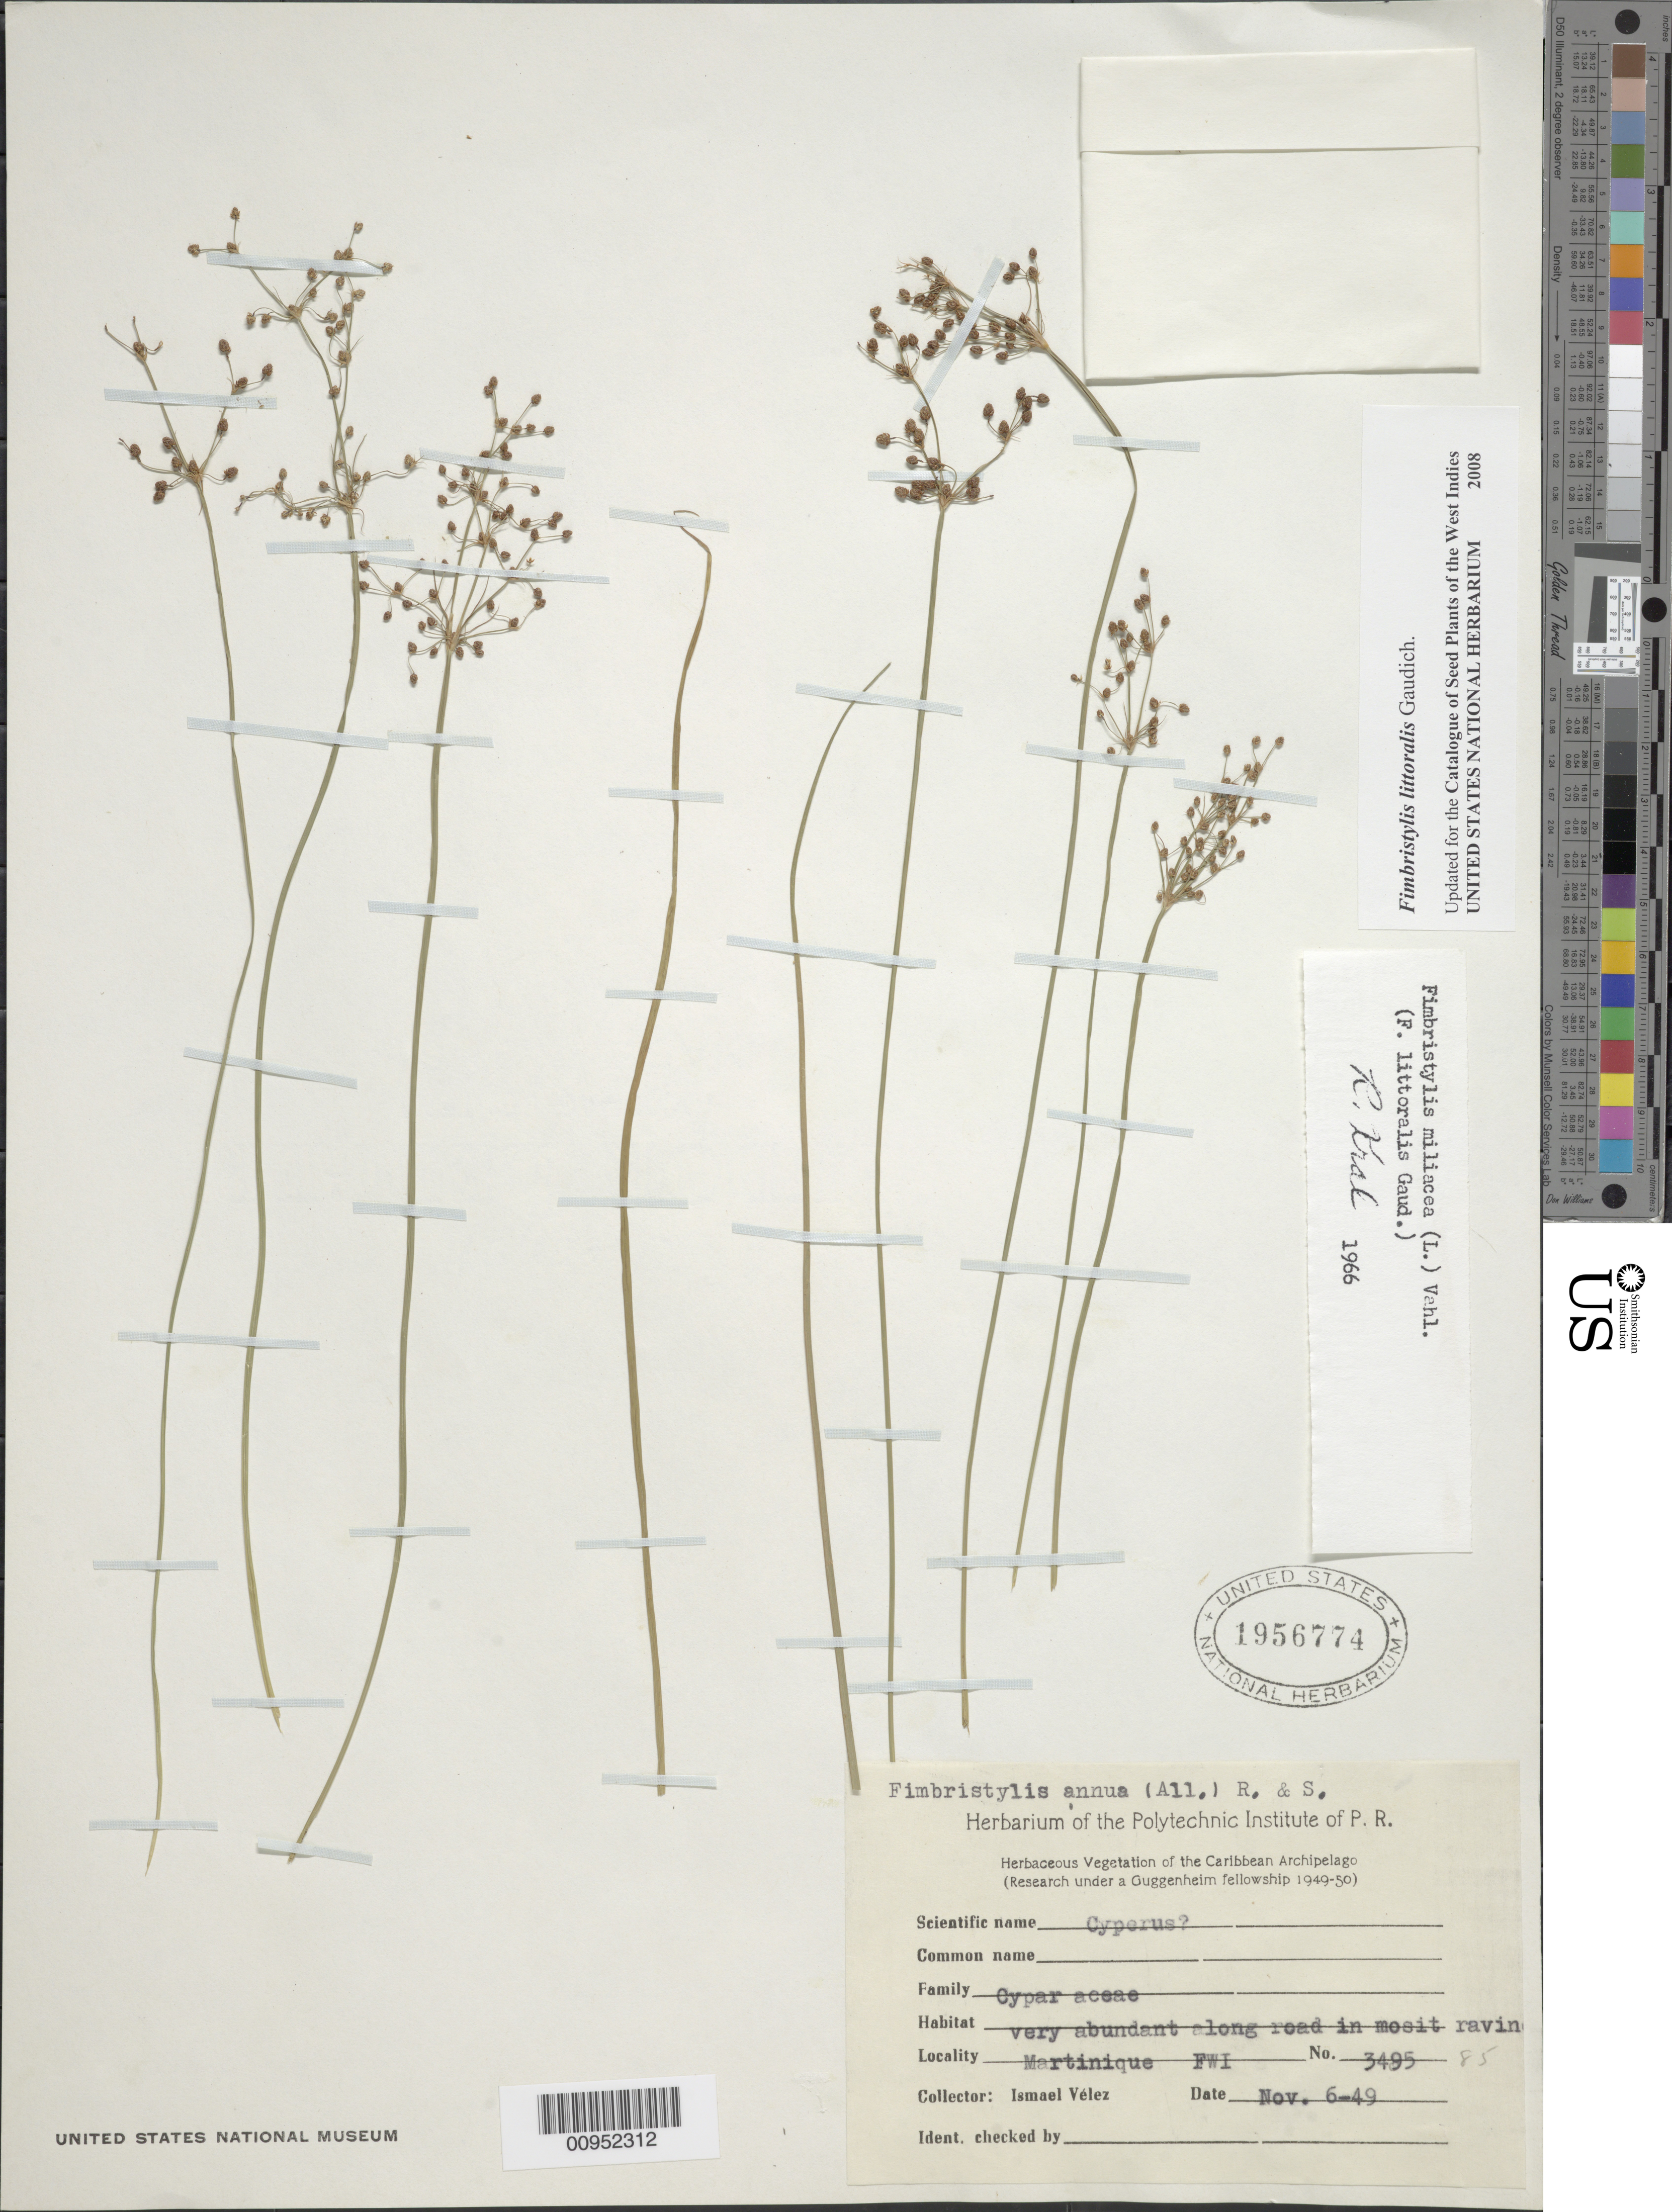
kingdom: Plantae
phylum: Tracheophyta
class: Liliopsida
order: Poales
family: Cyperaceae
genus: Fimbristylis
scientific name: Fimbristylis littoralis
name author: Gaudich.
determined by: Strong, M. T., (US), Smithsonian Institution - National Museum of Natural History (UNITED STATES)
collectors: I. Velez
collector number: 3495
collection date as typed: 06 Nov 1949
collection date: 1949-11-06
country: Martinique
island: Martinique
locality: Along road in moist ravine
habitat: Along road in moist ravine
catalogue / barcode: US 1956774